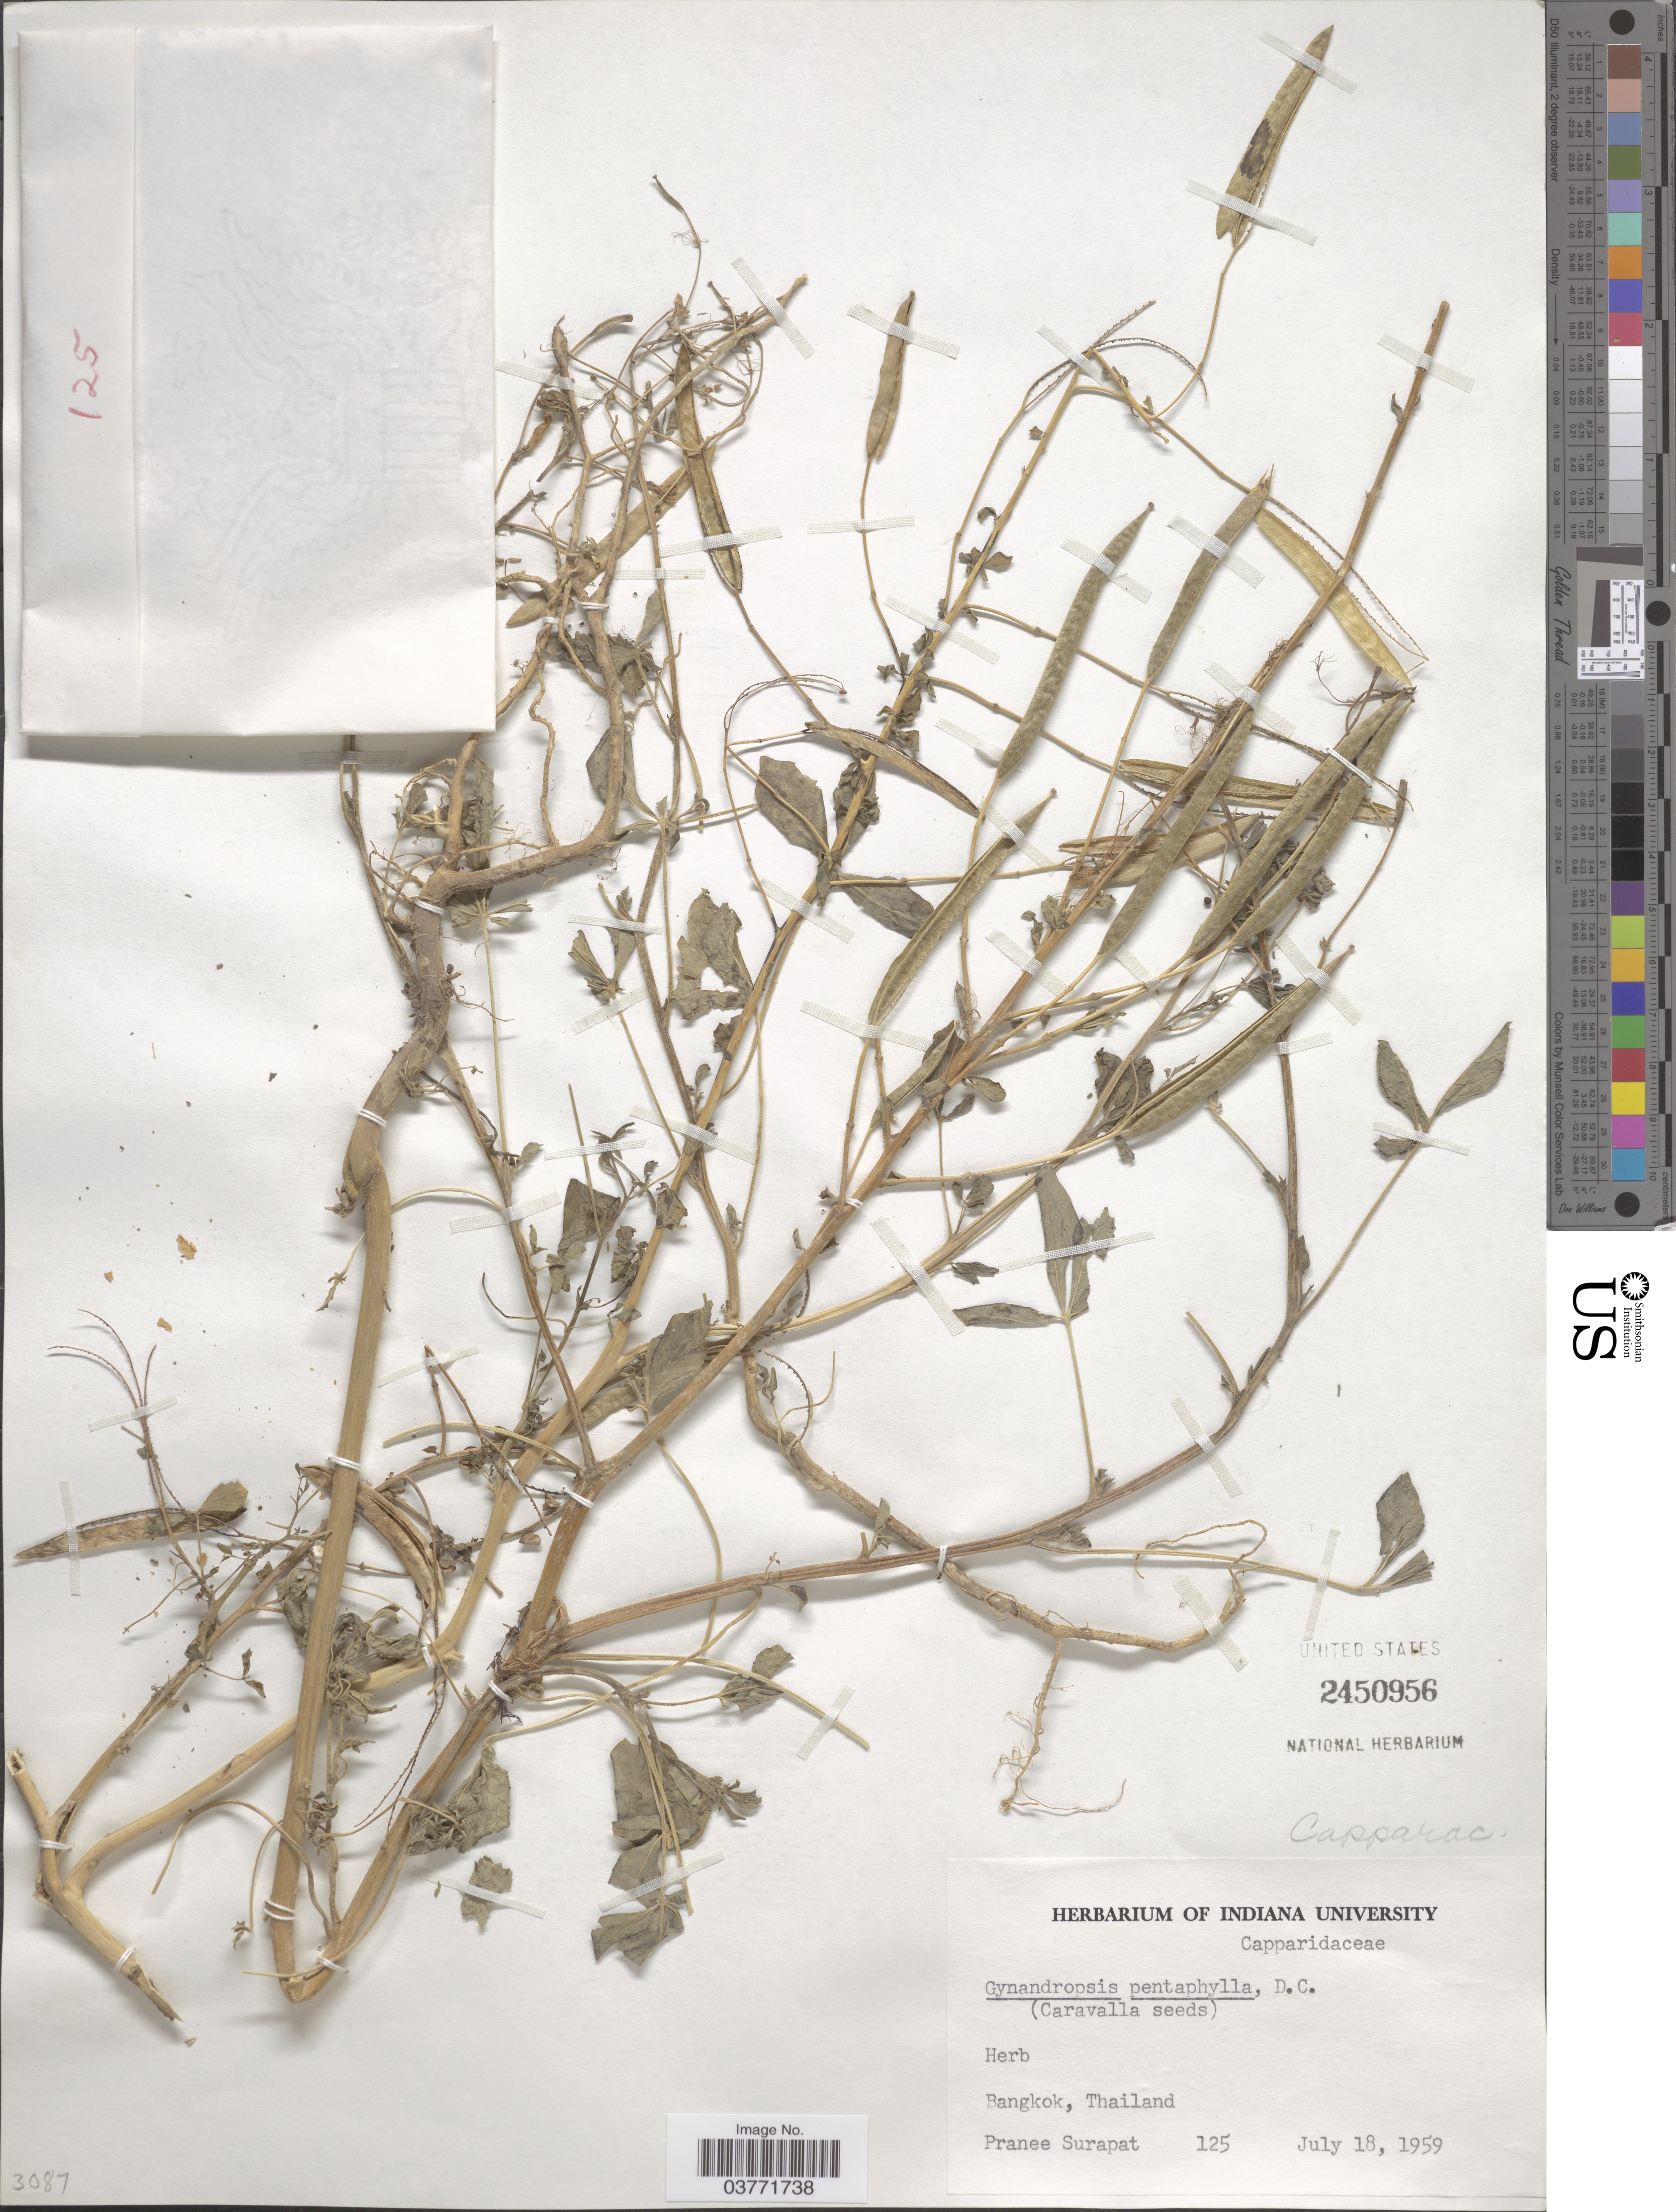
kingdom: Plantae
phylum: Tracheophyta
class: Magnoliopsida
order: Brassicales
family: Cleomaceae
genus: Gynandropsis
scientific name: Gynandropsis gynandra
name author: (L.) Briq.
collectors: P. Surapat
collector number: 125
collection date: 1959-07-18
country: Thailand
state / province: Bangkok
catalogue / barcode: US 2450956